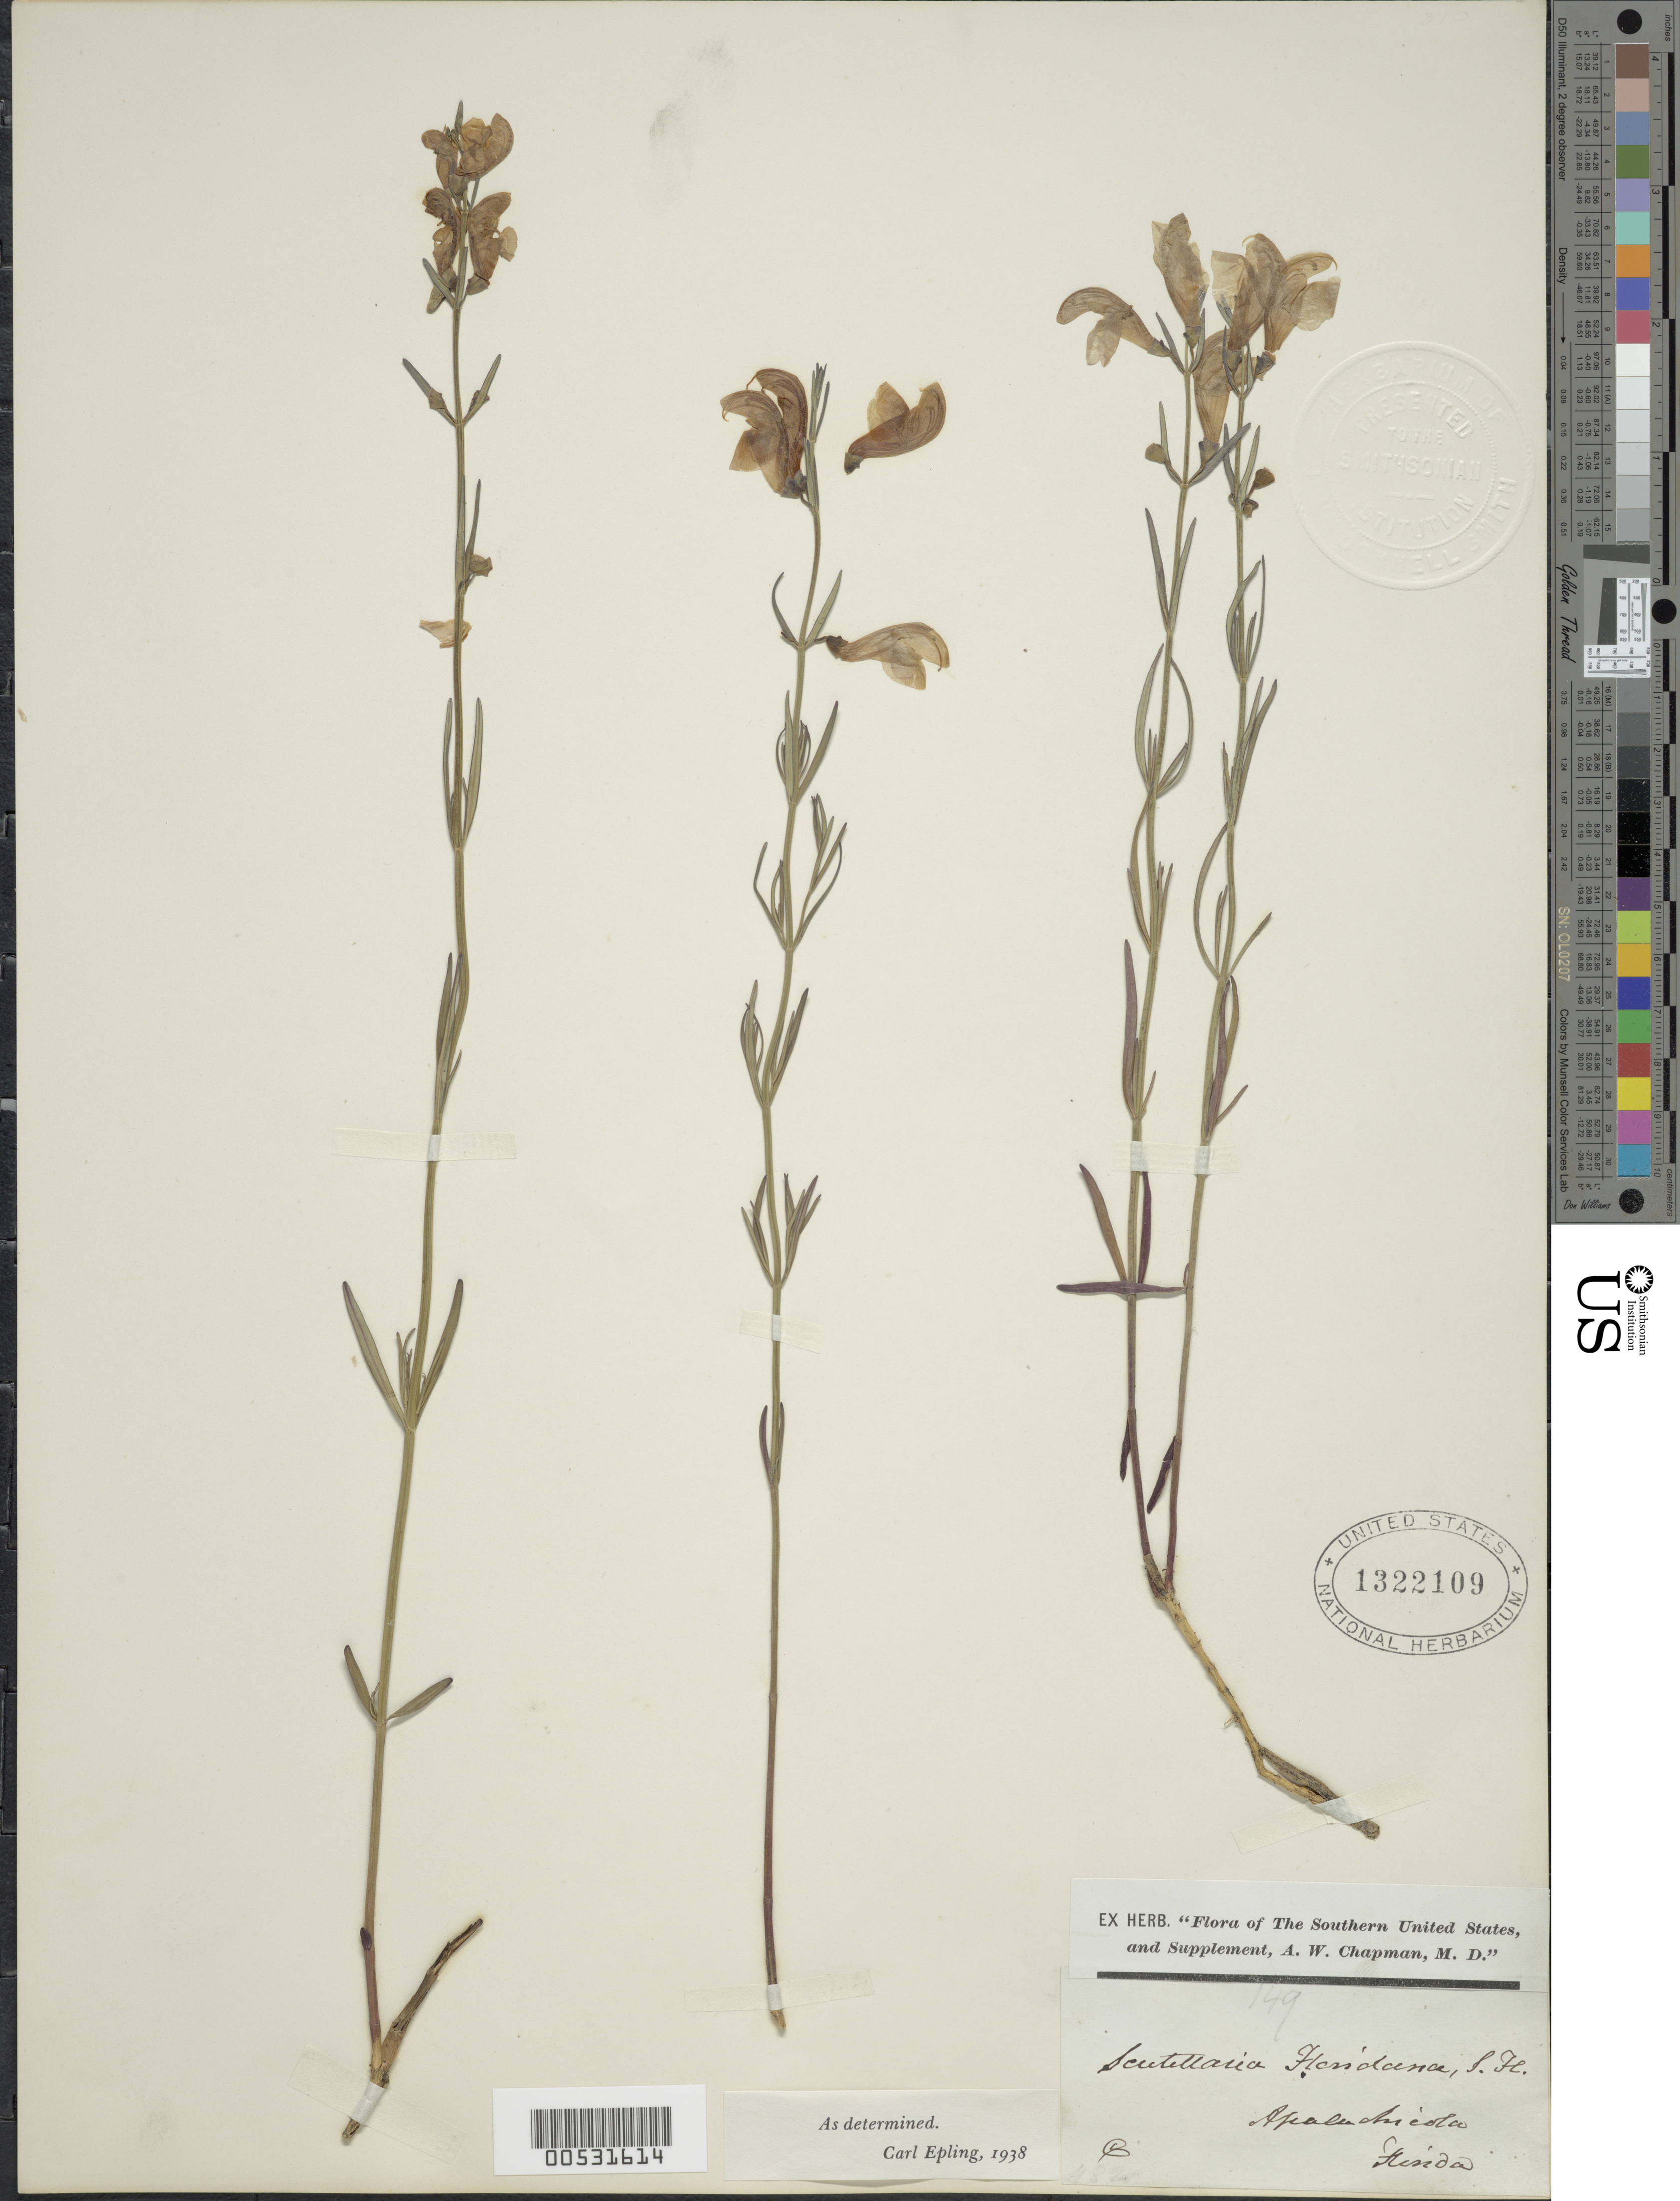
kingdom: Plantae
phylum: Tracheophyta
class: Magnoliopsida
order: Lamiales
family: Lamiaceae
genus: Scutellaria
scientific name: Scutellaria floridana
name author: Chapm.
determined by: Epling, C. C.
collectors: ex herb. Chapman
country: United States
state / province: Florida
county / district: Gulf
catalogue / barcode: US 1322109